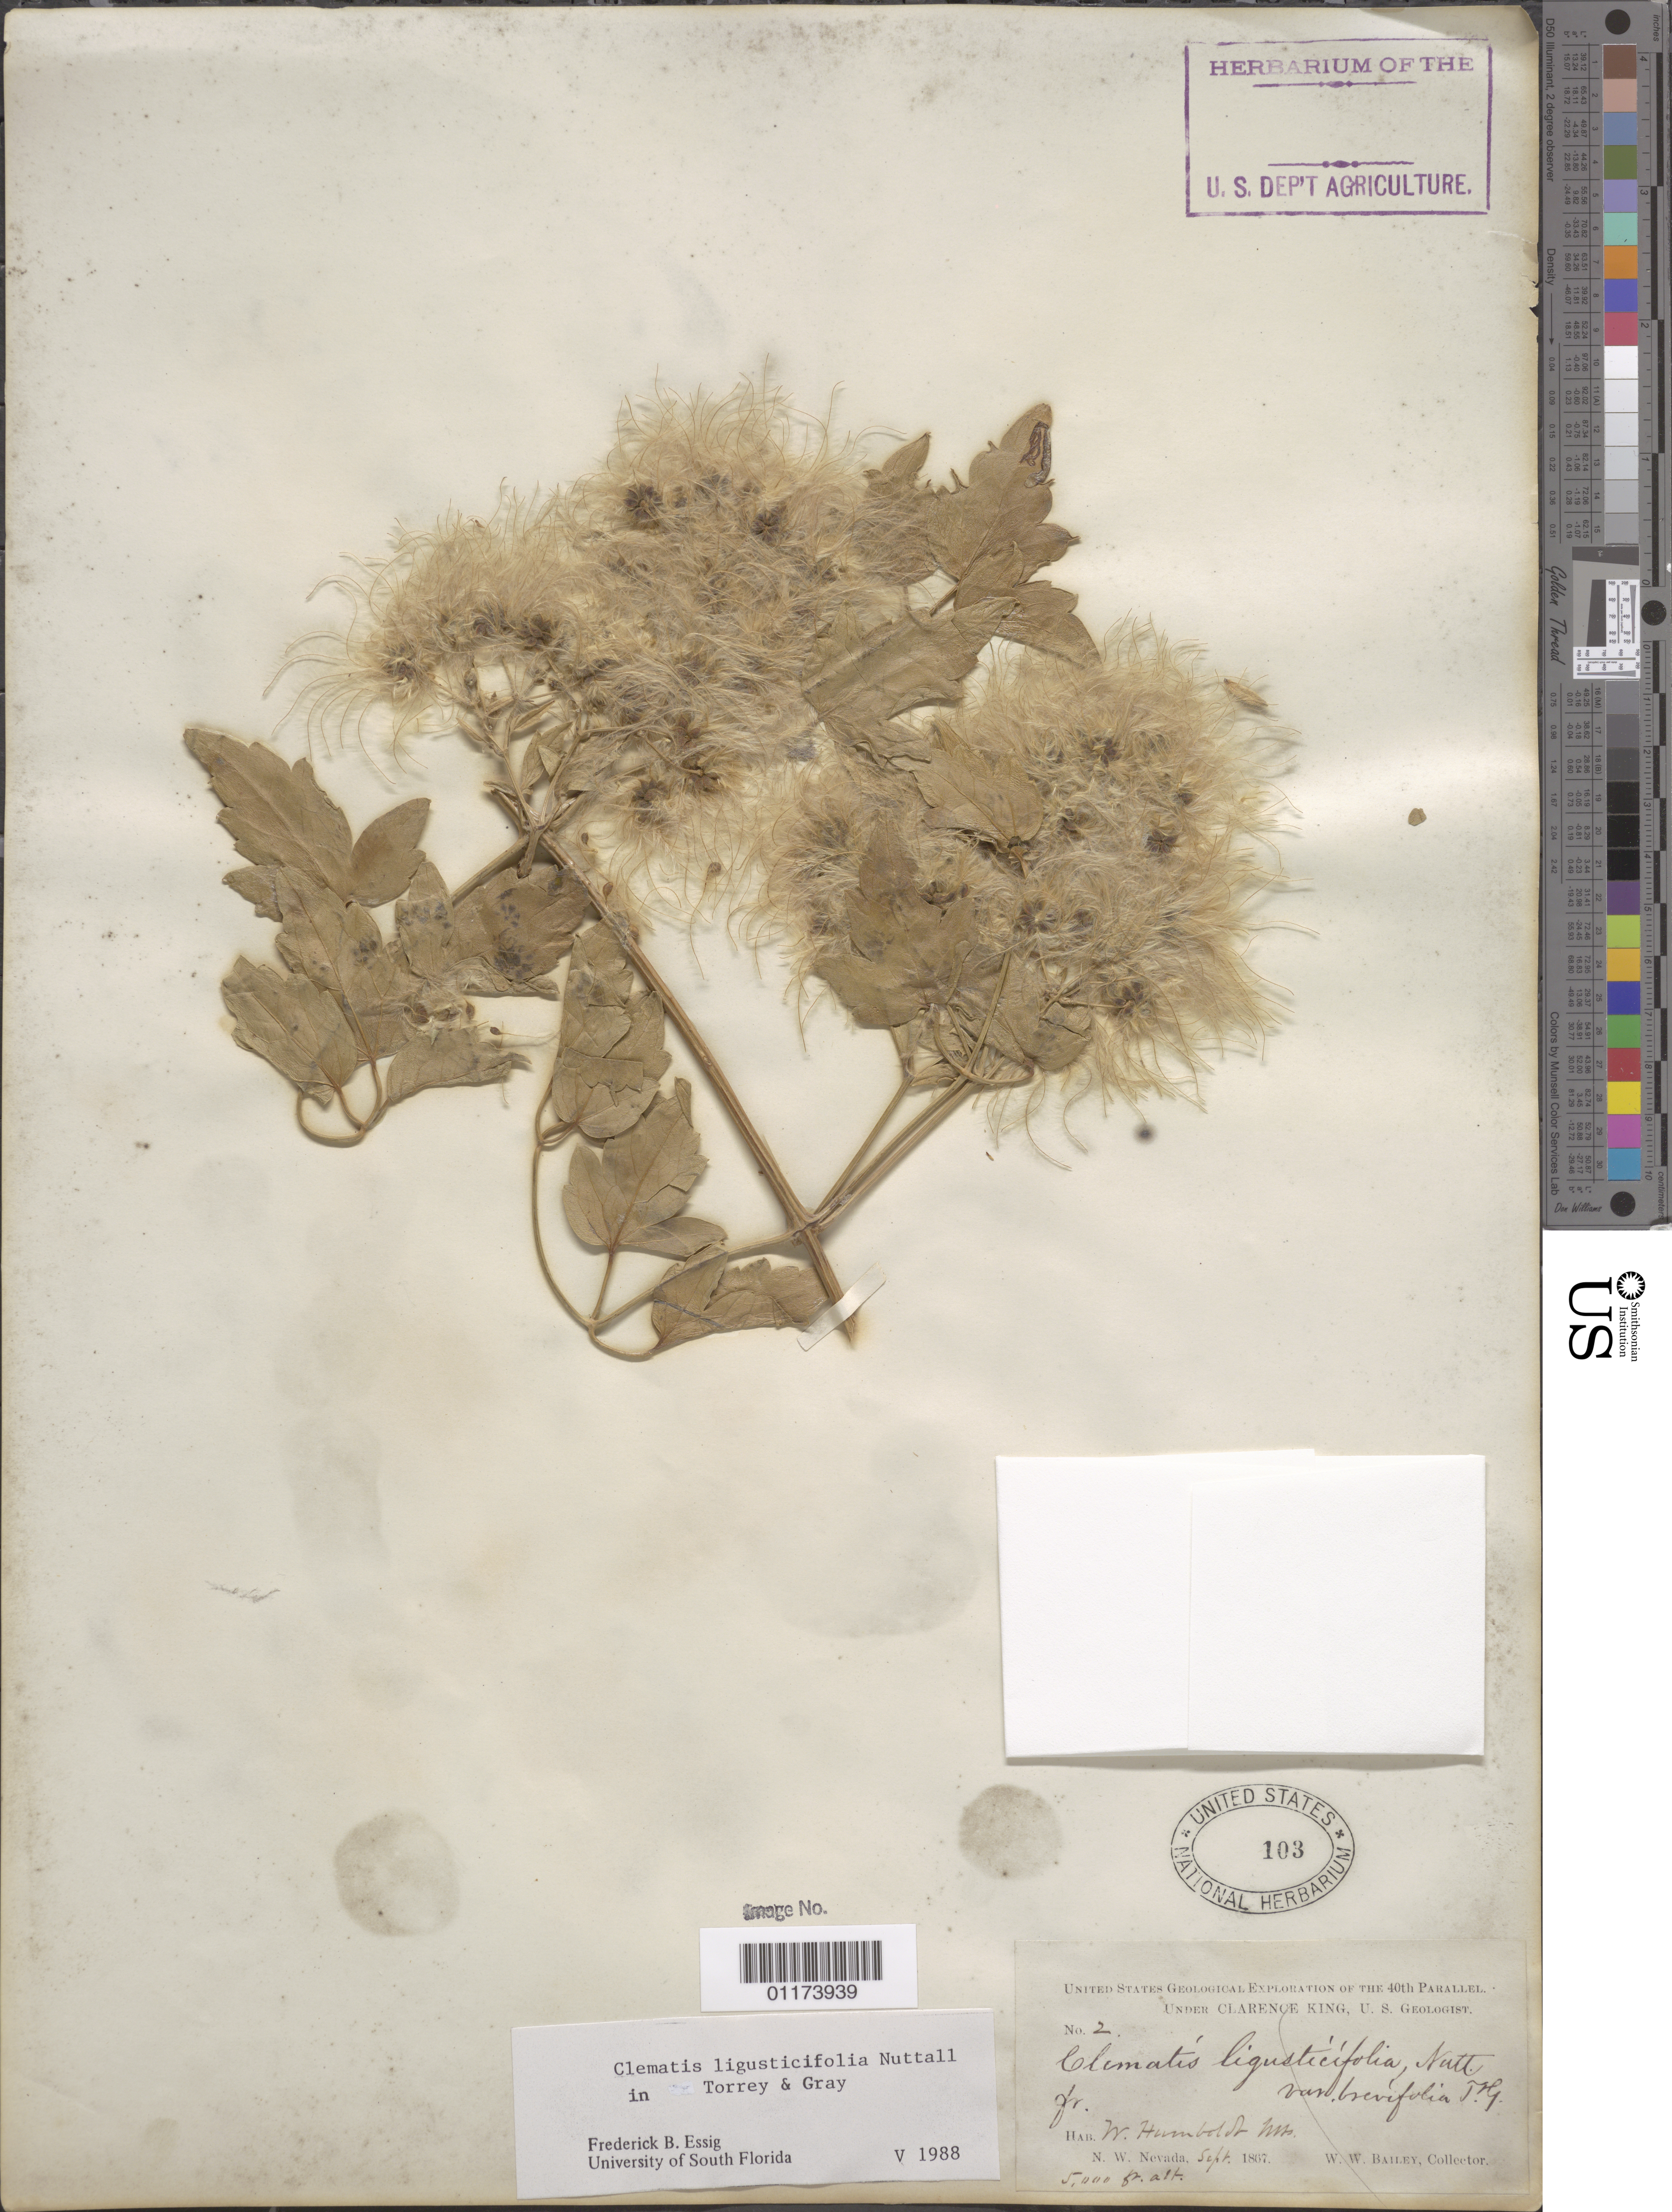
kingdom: Plantae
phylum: Tracheophyta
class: Magnoliopsida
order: Ranunculales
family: Ranunculaceae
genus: Clematis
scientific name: Clematis ligusticifolia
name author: Nutt.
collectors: W. W. Bailey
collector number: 2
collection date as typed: Sep 1867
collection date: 1867-09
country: United States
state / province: Nevada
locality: West Humboldt Mts., N.W. Nevada.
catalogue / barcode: US 103